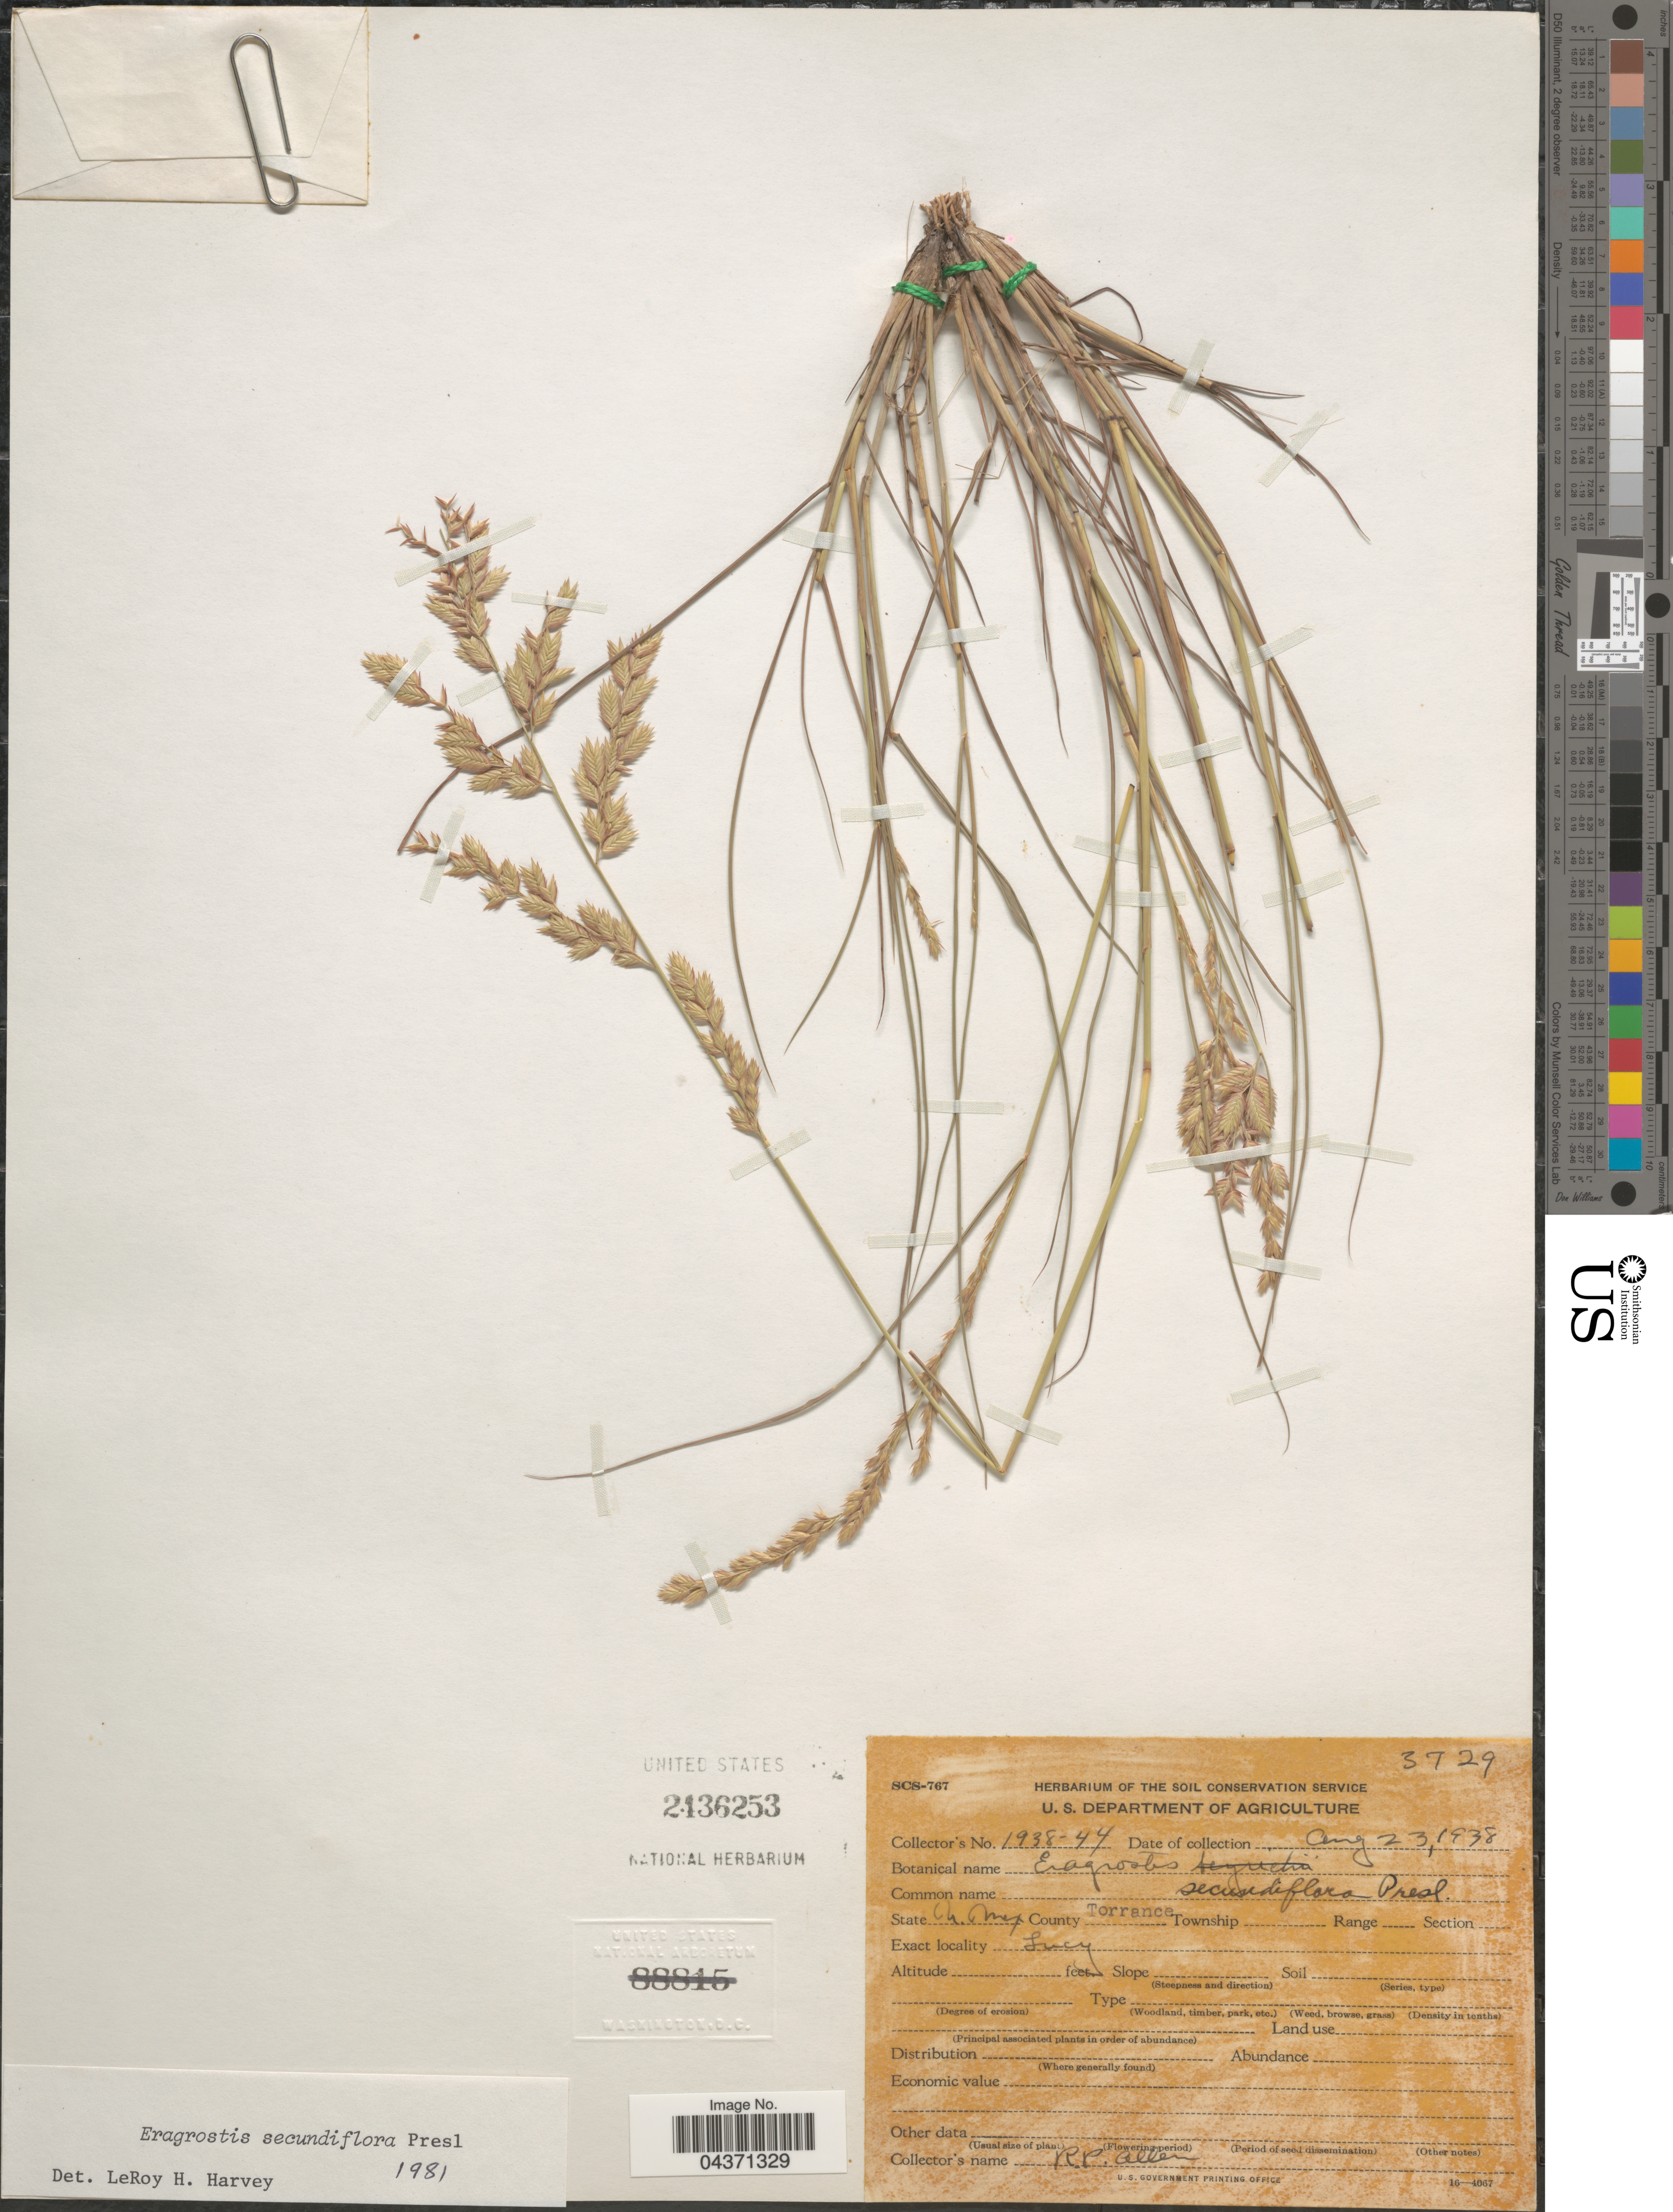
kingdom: Plantae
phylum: Tracheophyta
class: Liliopsida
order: Poales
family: Poaceae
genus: Eragrostis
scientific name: Eragrostis secundiflora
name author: J. Presl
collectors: R. Allen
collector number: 1938-44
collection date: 1938-08-23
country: United States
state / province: New Mexico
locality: County Torrance. Lucy.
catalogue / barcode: US 2436253